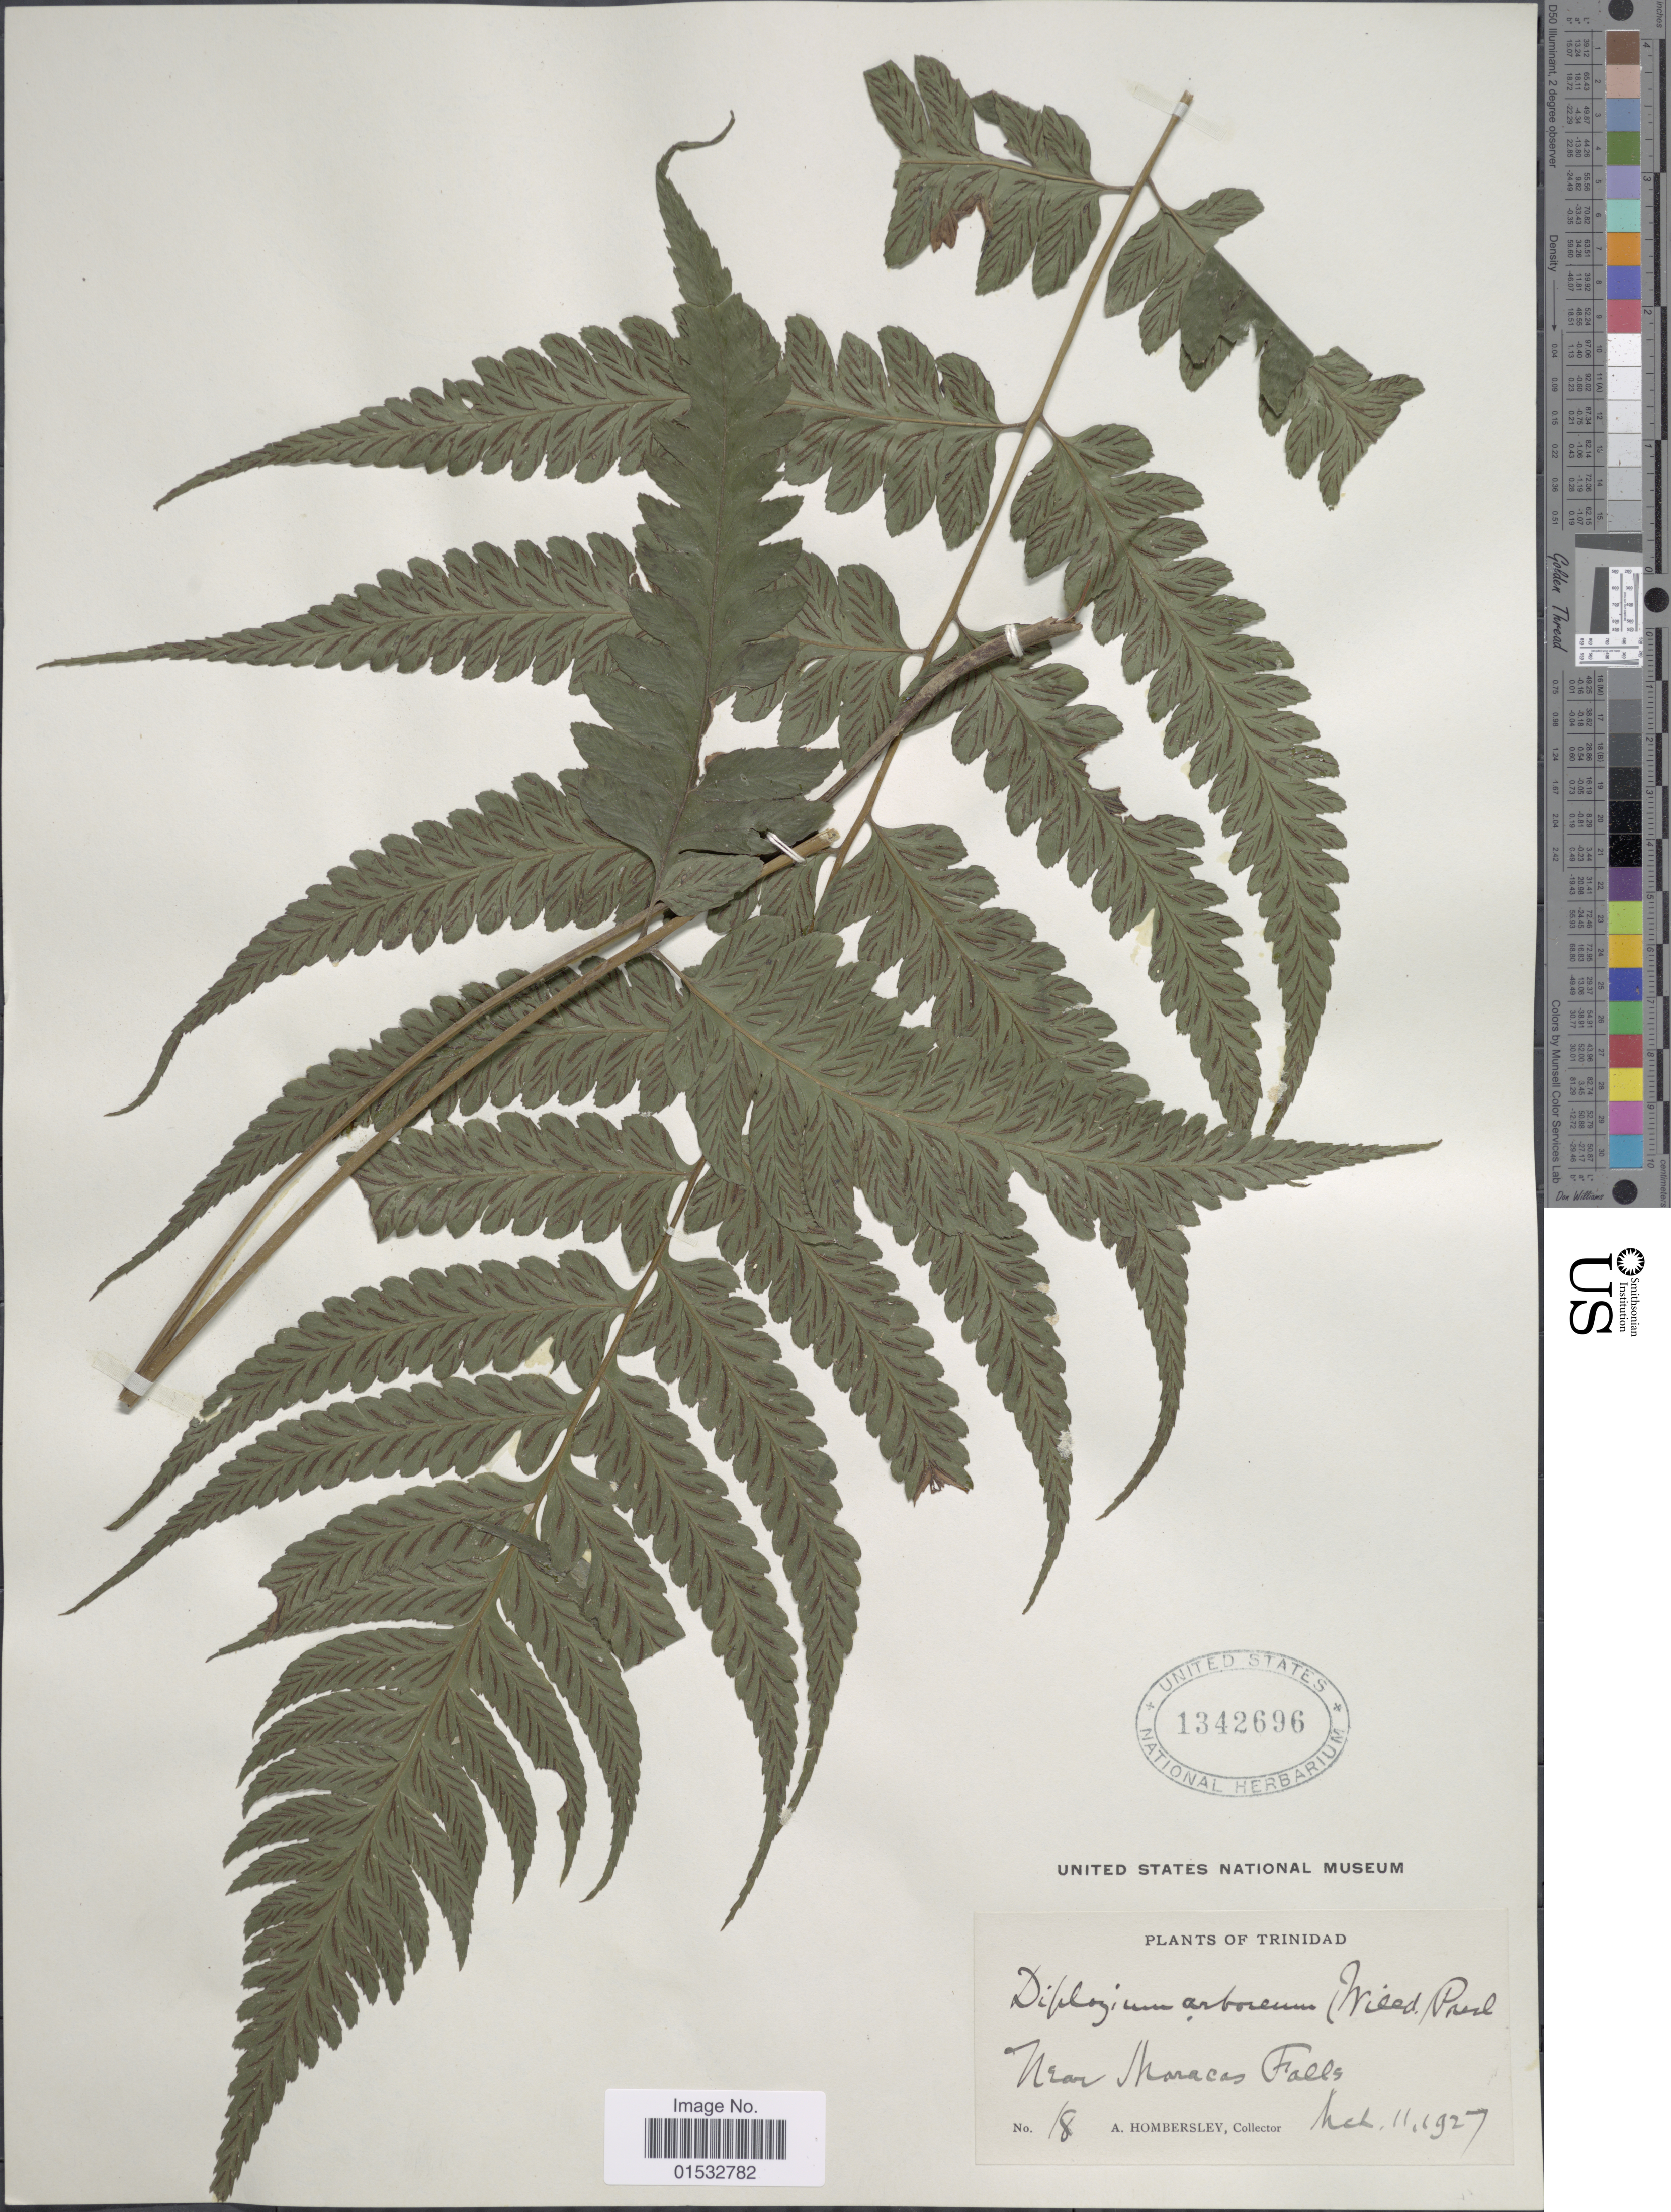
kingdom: Plantae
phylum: Tracheophyta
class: Polypodiopsida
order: Polypodiales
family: Athyriaceae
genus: Diplazium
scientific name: Diplazium cristatum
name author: (Desr.) Alston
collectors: A. Hombersley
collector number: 18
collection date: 1927-03-11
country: Trinidad and Tobago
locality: Trinidad. Near Maracas Falls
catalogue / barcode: US 1342696